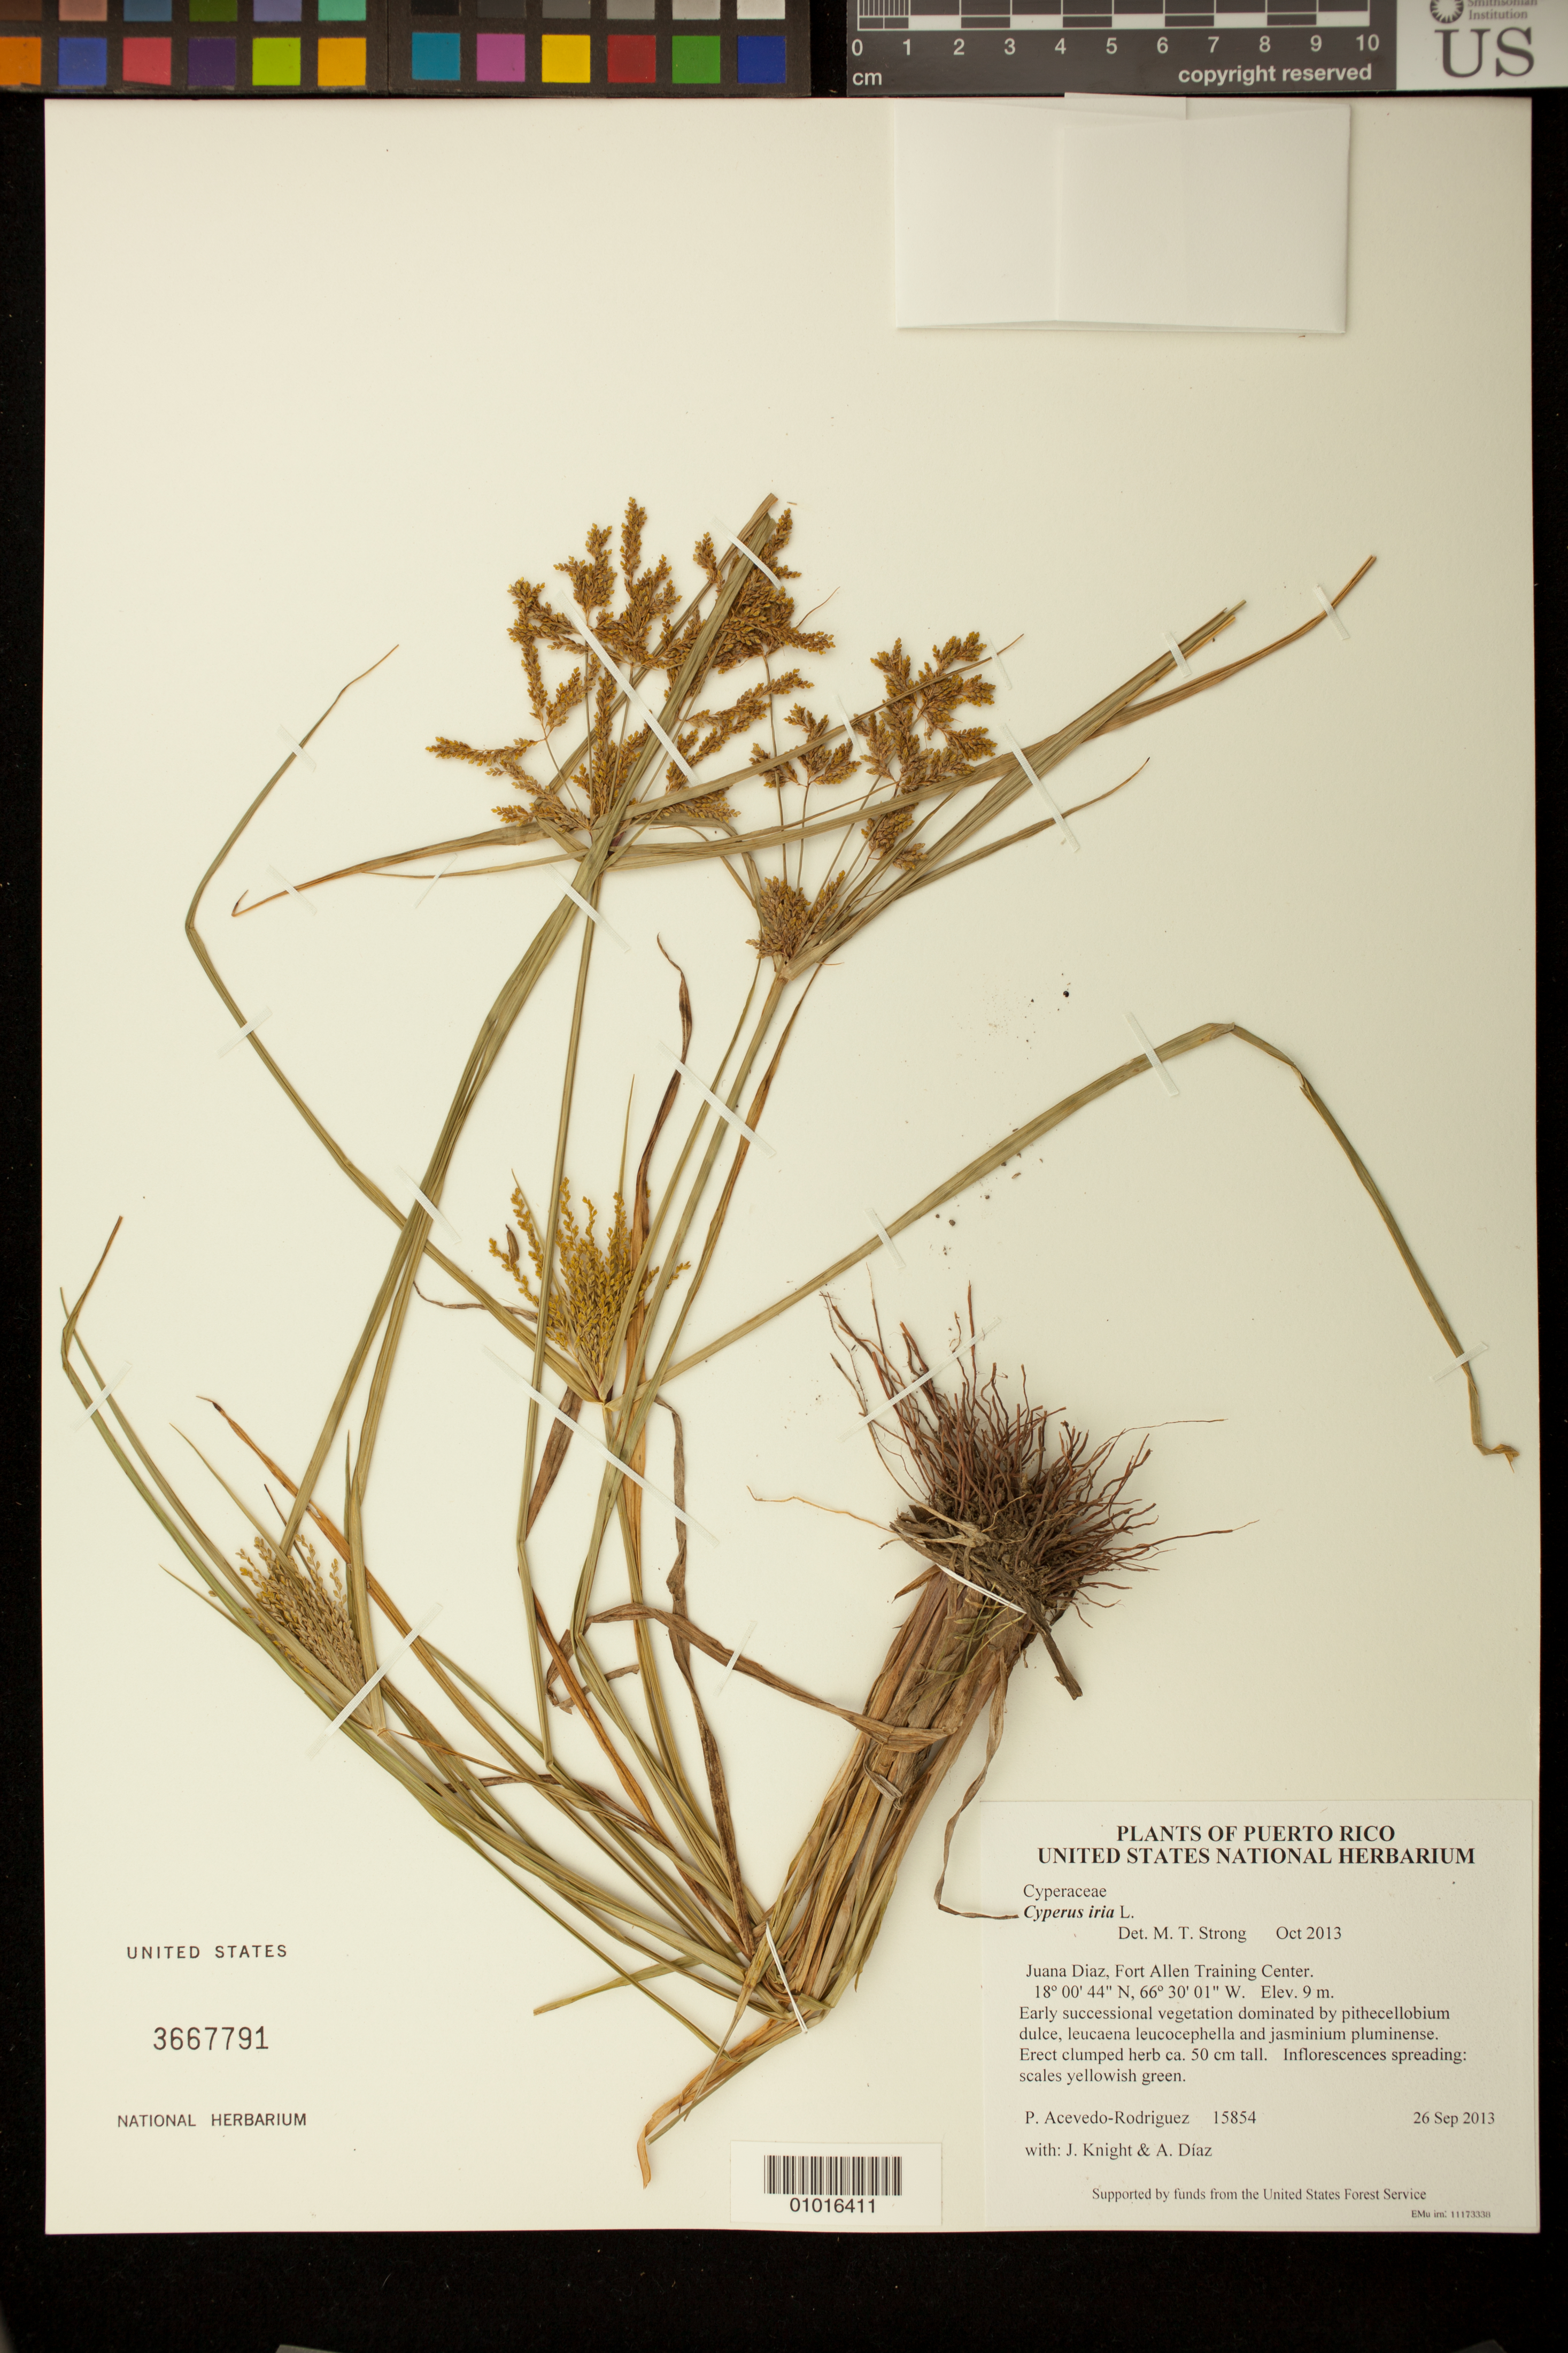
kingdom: Plantae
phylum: Tracheophyta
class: Liliopsida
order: Poales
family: Cyperaceae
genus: Cyperus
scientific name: Cyperus iria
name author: L.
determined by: Strong, M. T., (US), Smithsonian Institution - National Museum of Natural History (UNITED STATES)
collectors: P. Acevedo-Rodr., J. Knight & A. Díaz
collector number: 15854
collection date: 2013-09-26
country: Puerto Rico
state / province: Juana Diaz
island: Puerto Rico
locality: Fort Allen Training Center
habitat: Early successional vegetation dominated by pithecellobium dulce, leucaena leucocephella and jasminium pluminense.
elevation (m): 9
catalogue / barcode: US 3667791